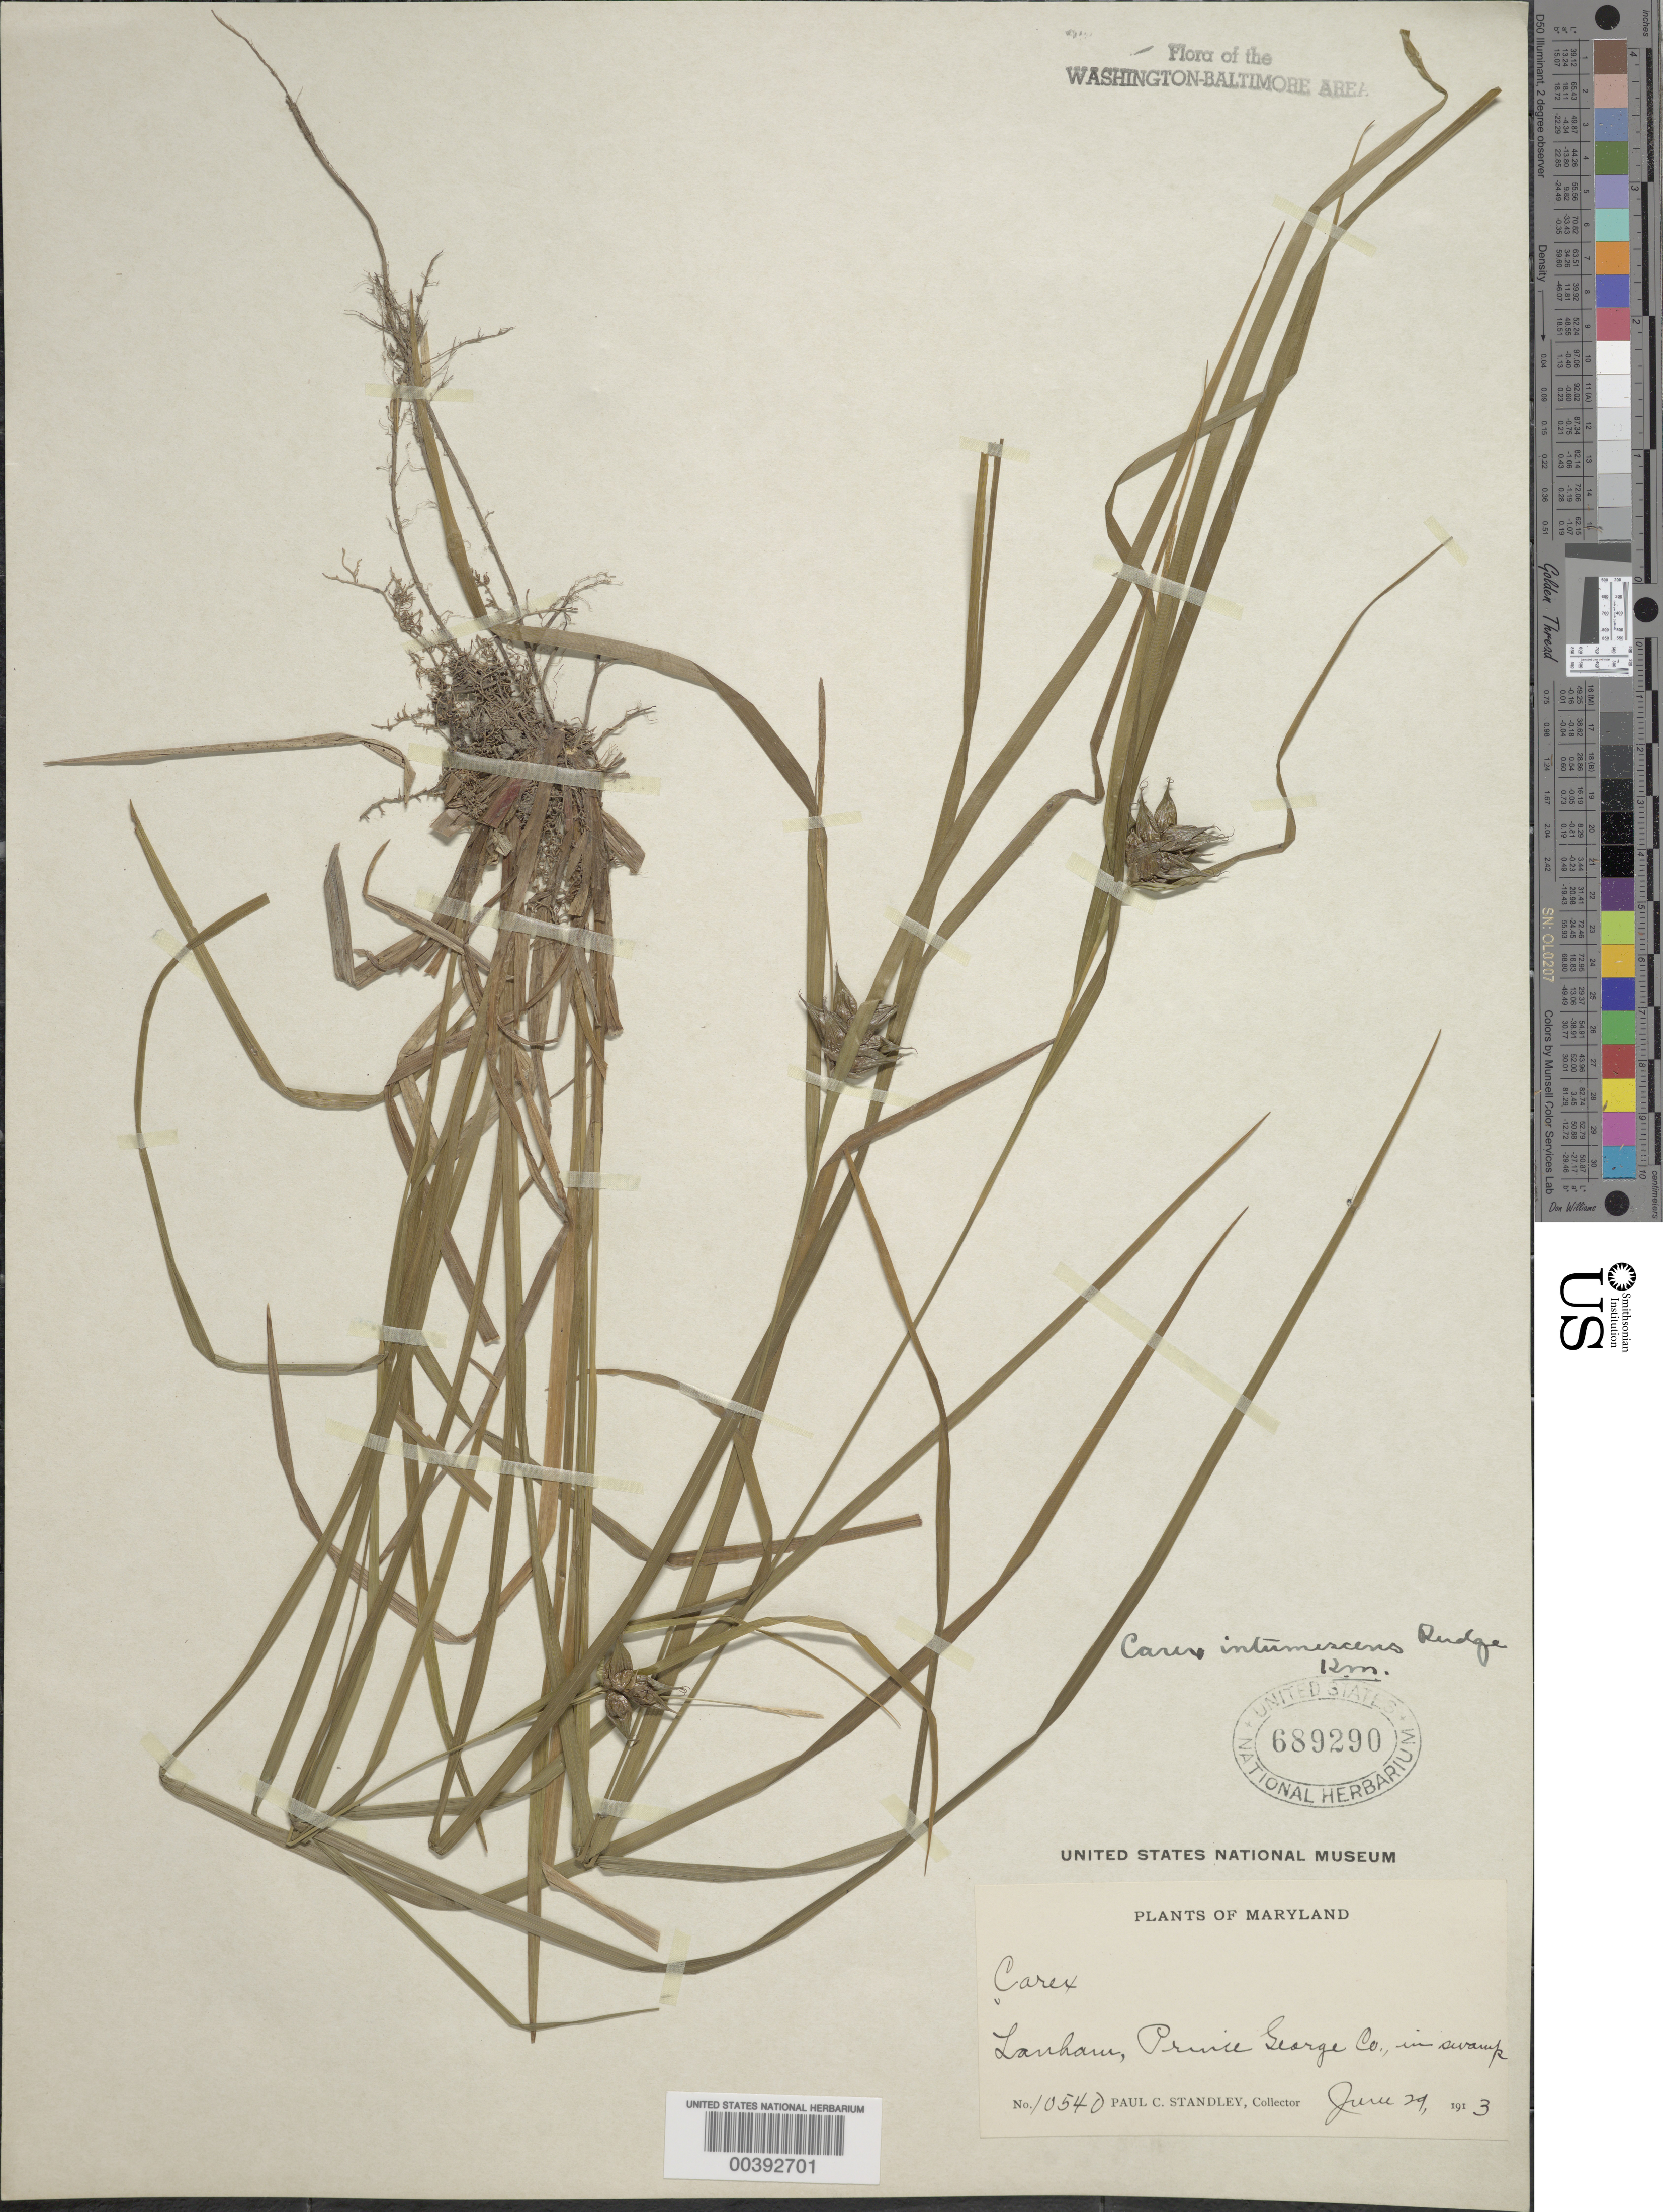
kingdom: Plantae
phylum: Tracheophyta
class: Liliopsida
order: Poales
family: Cyperaceae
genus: Carex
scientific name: Carex intumescens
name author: Rudge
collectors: P. C. Standley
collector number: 10540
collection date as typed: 29 Jun 1913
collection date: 1913-06-29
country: United States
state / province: Maryland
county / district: Prince George's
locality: Lanham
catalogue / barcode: US 689290